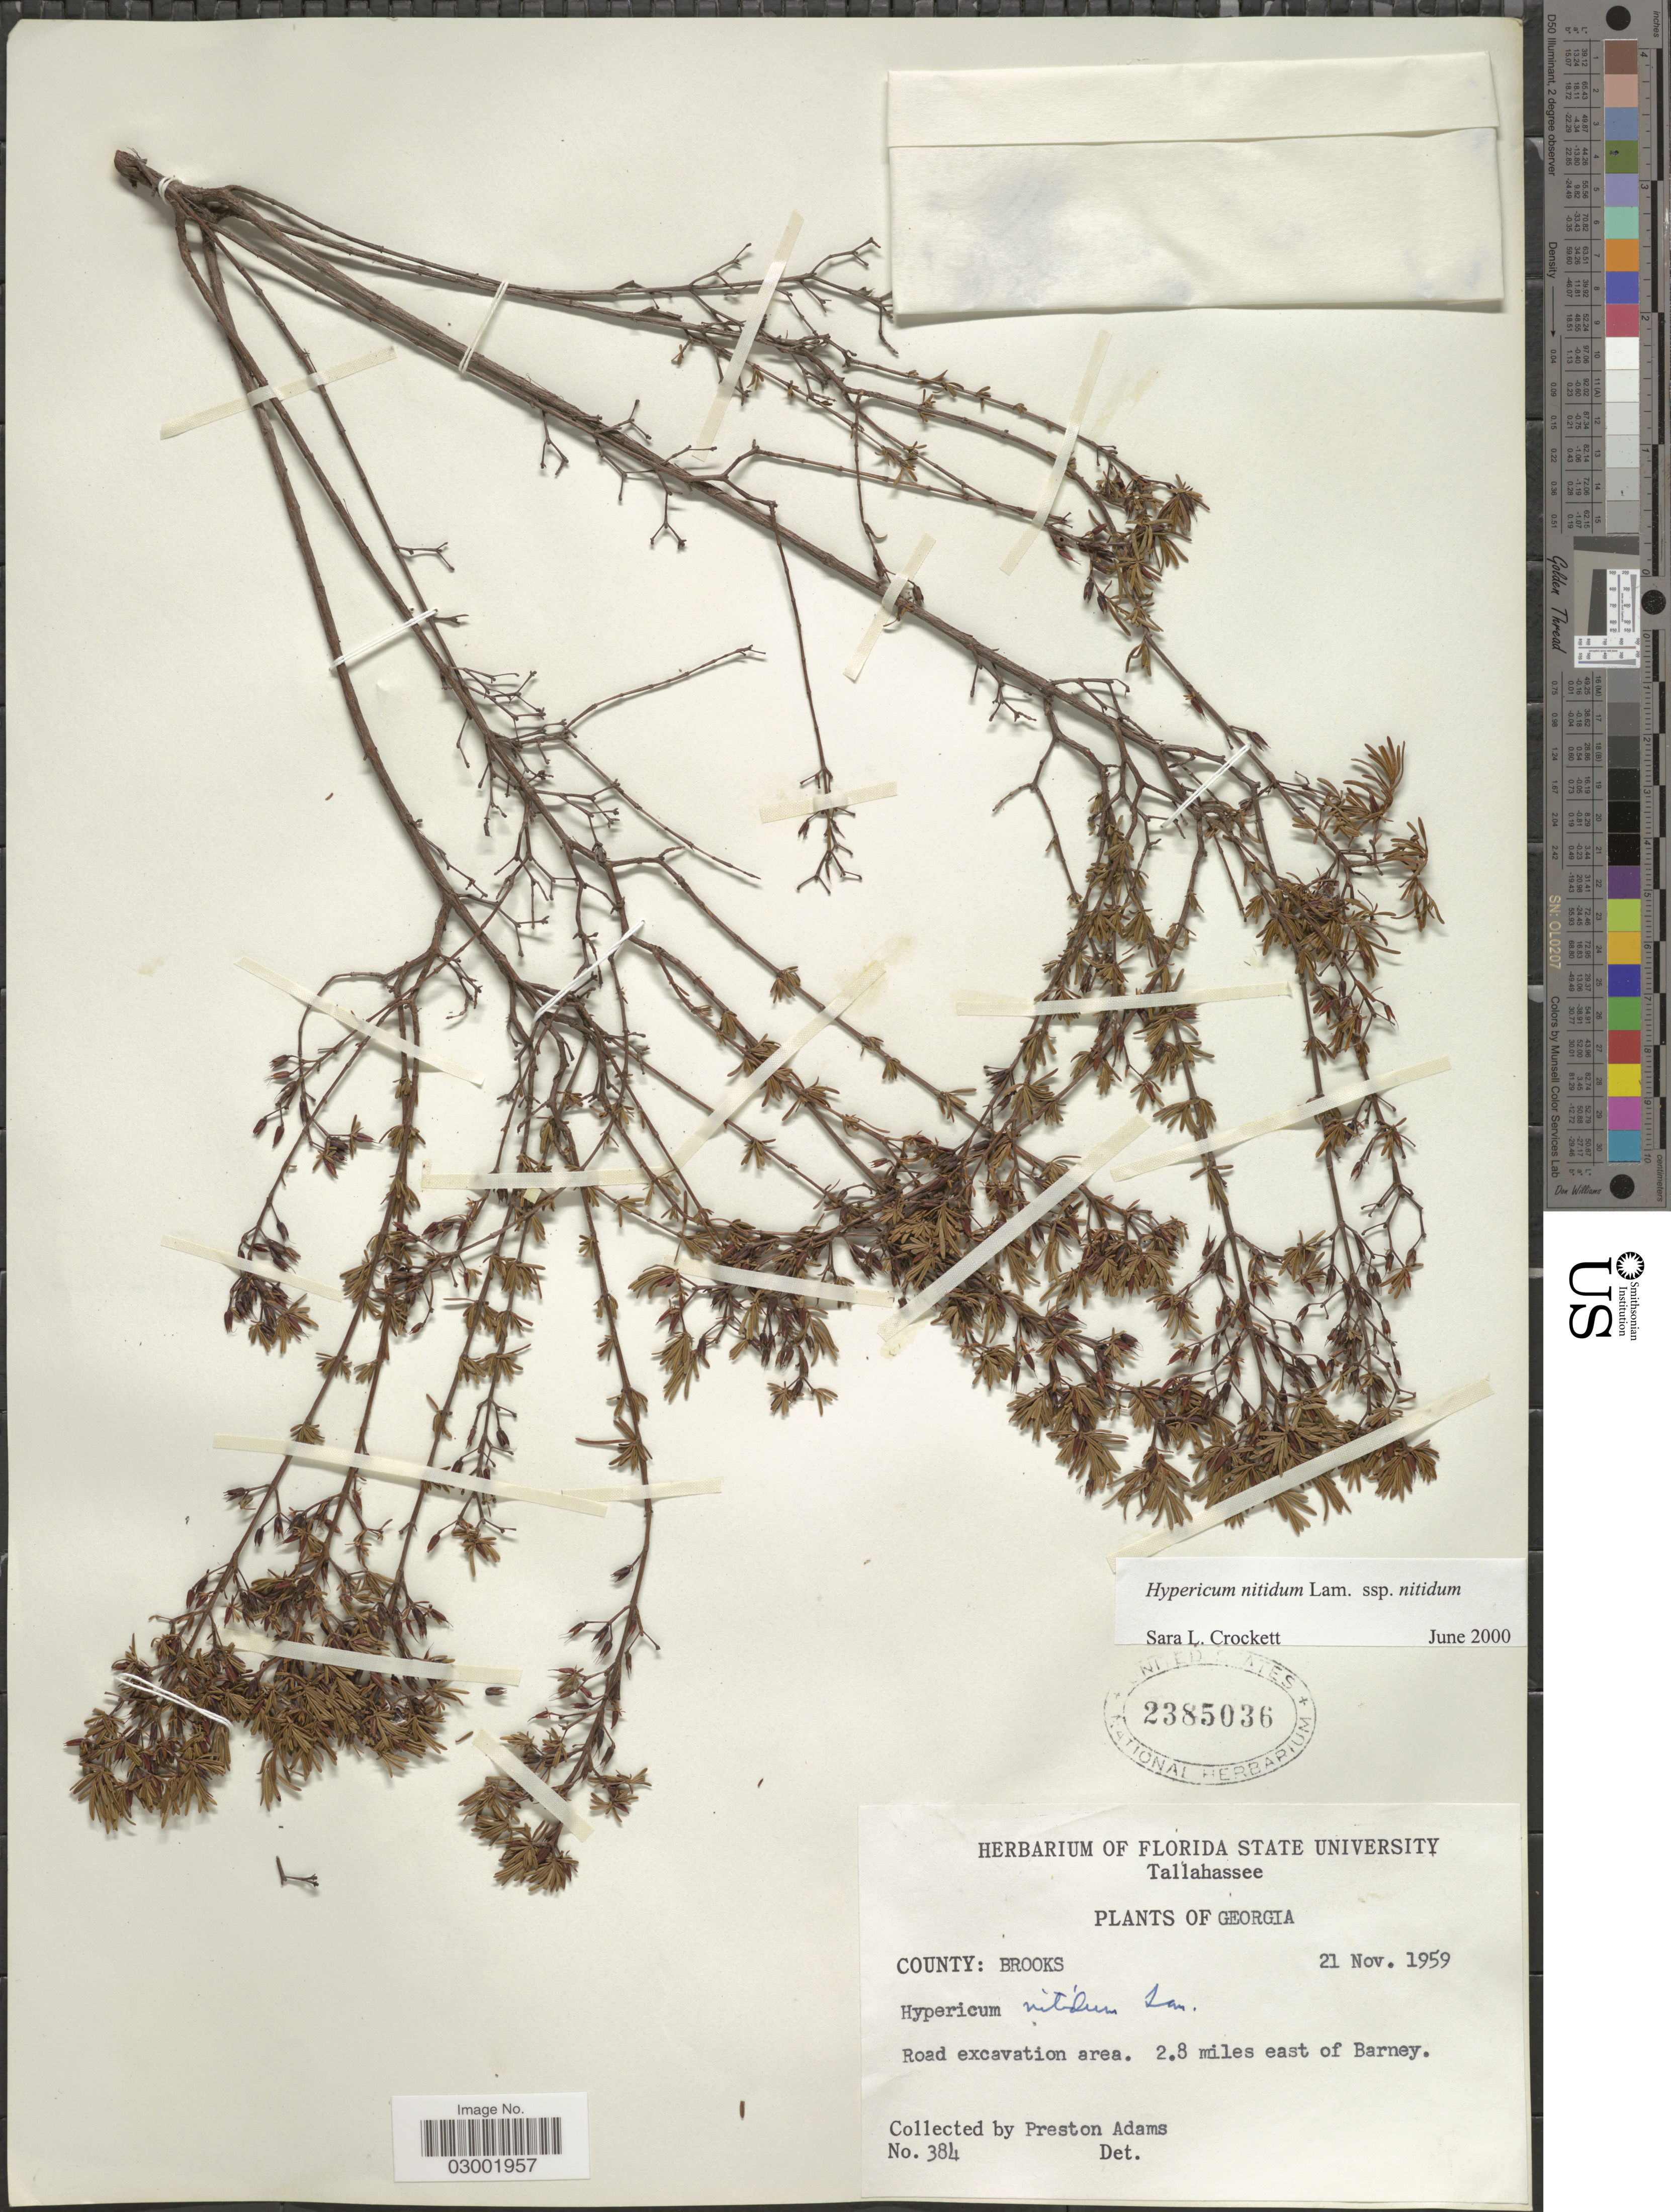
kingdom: Plantae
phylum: Tracheophyta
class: Magnoliopsida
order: Malpighiales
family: Hypericaceae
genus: Hypericum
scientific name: Hypericum nitidum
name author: Lam.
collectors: P. Adams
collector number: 384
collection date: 1959-11-21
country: United States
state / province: Georgia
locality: Country: Brooks, 2.8 miles east of Barney.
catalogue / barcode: US 2385036